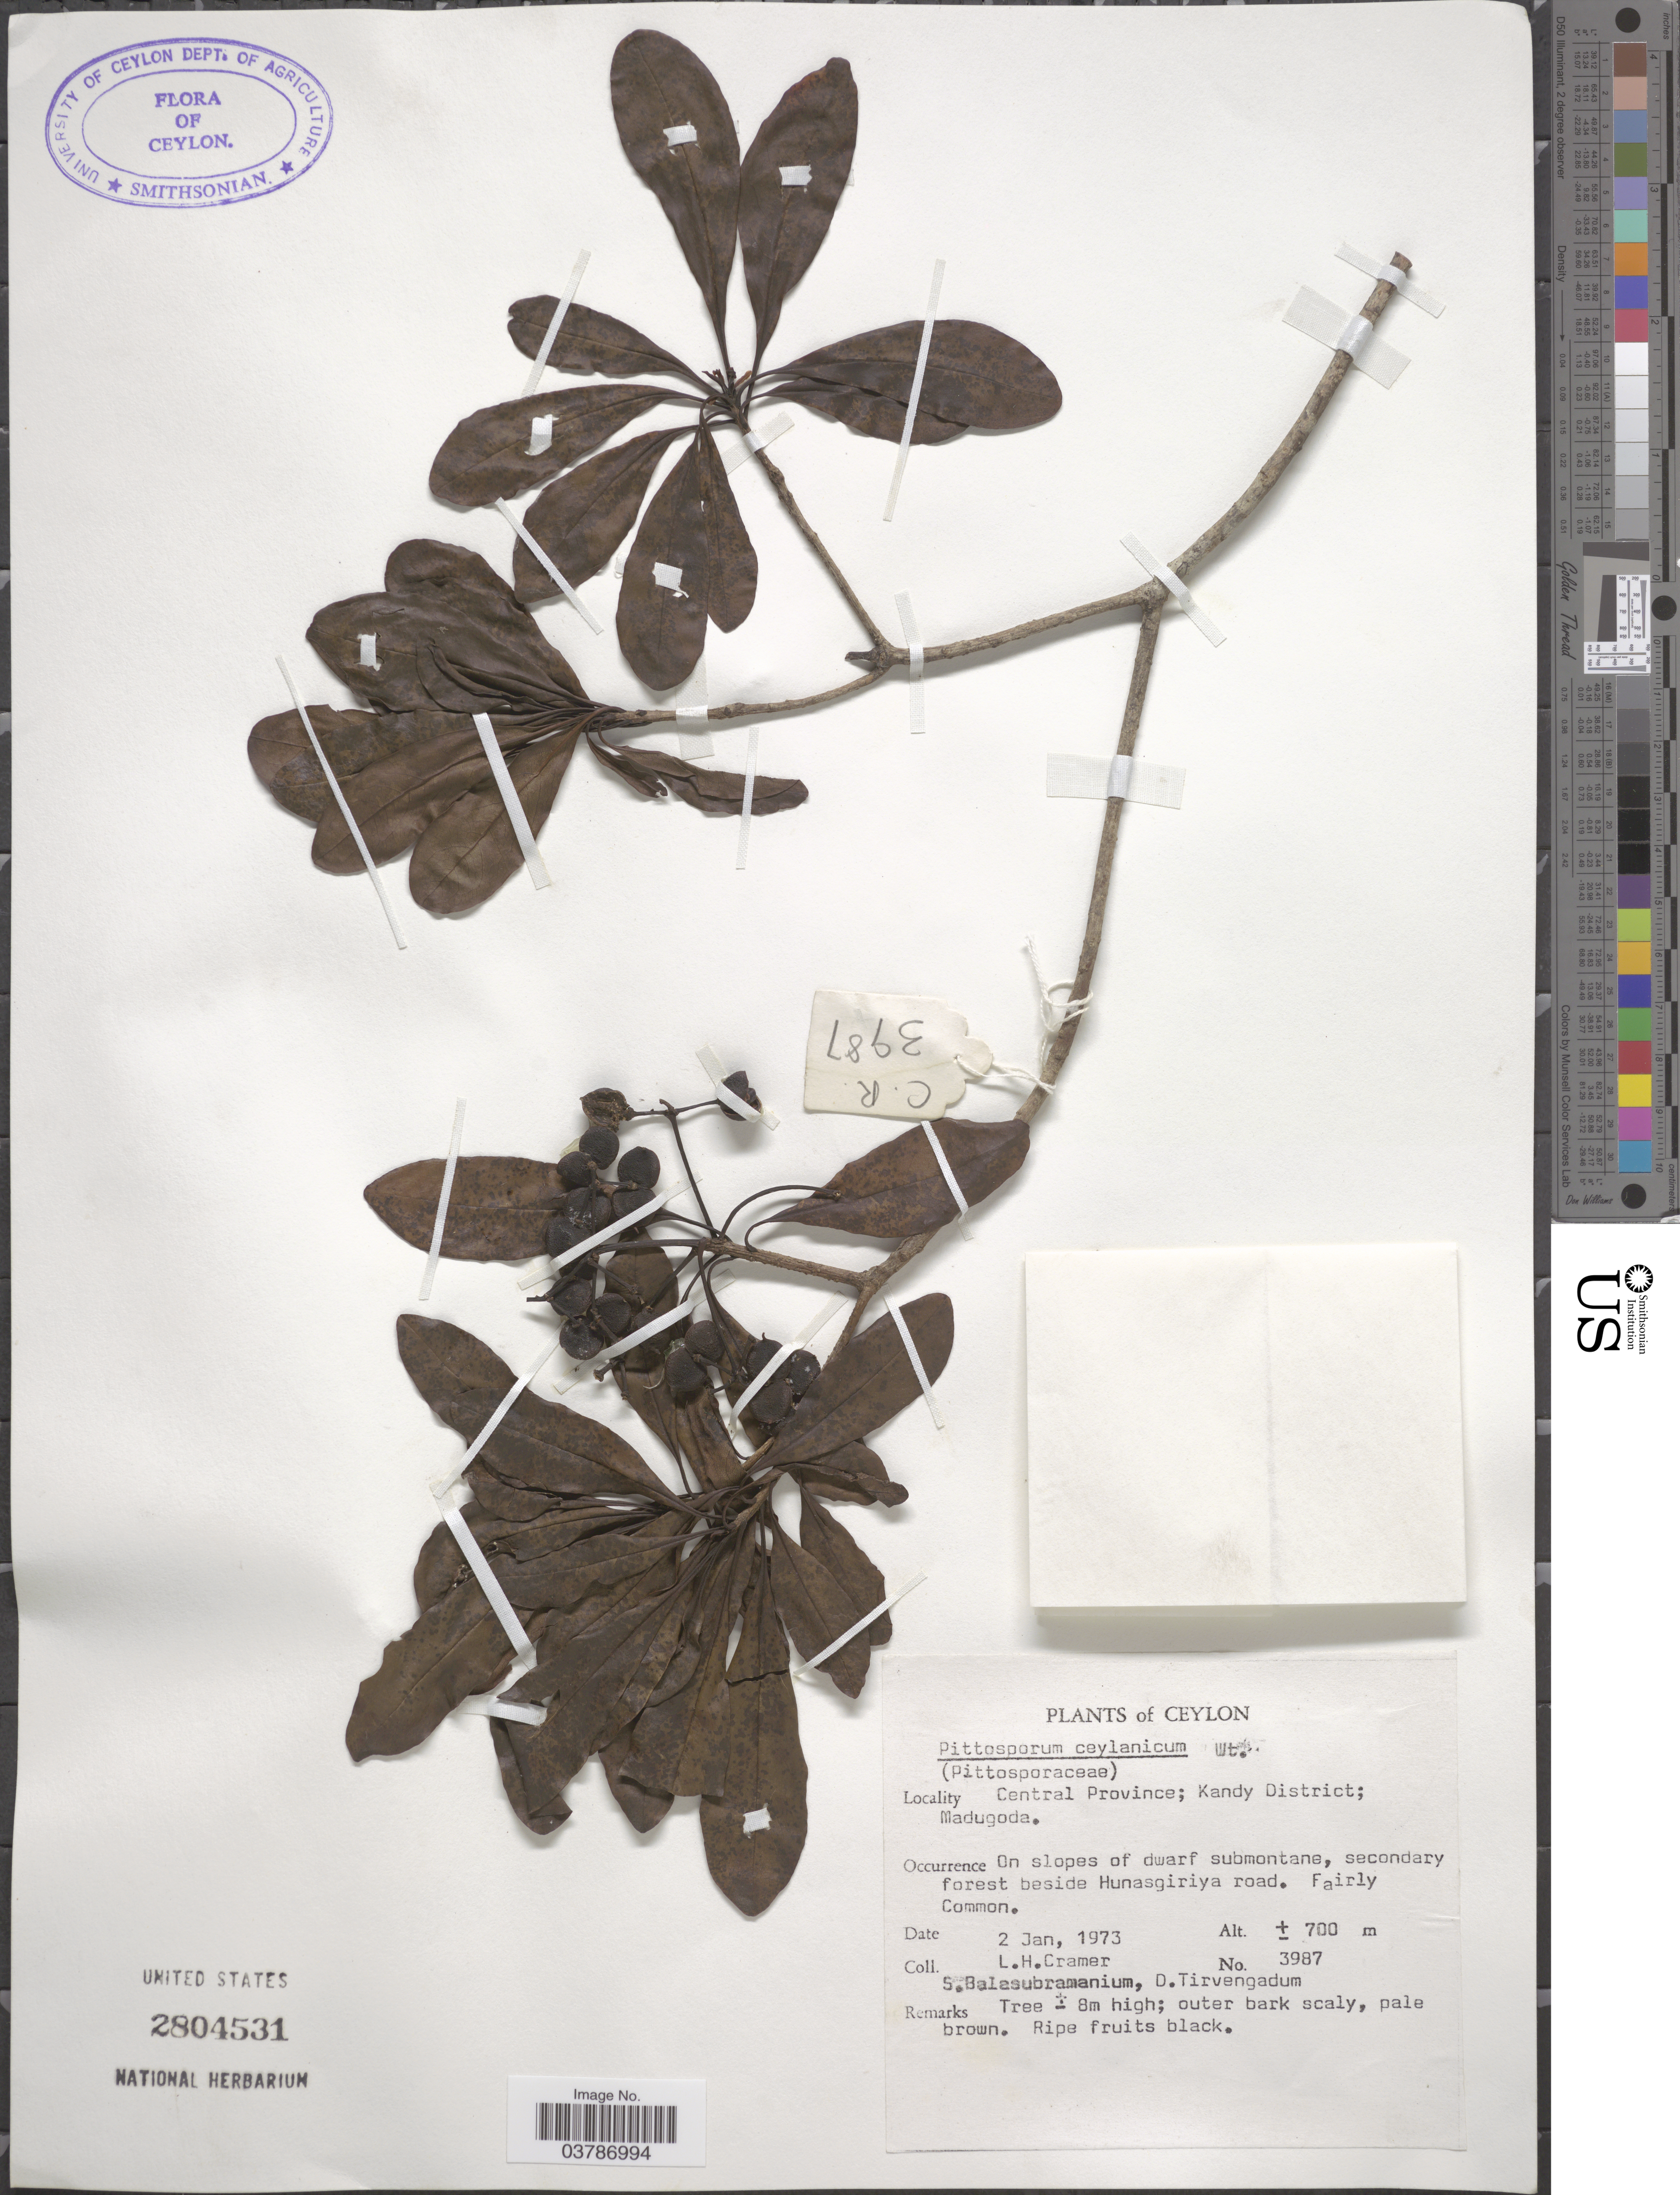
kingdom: Plantae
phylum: Tracheophyta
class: Magnoliopsida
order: Apiales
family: Pittosporaceae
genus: Pittosporum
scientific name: Pittosporum ceylanicum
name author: Wight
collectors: L. H. Cramer, S. Balasubramanium & D. Tirvengadum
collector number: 3987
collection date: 1973-01-02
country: Sri Lanka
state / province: Central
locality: Ceylon. Kandy District; Madugoda. On slopes of dwarf submontane, secondary forest beside Hunasgiriya road.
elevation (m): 700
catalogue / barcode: US 2804531